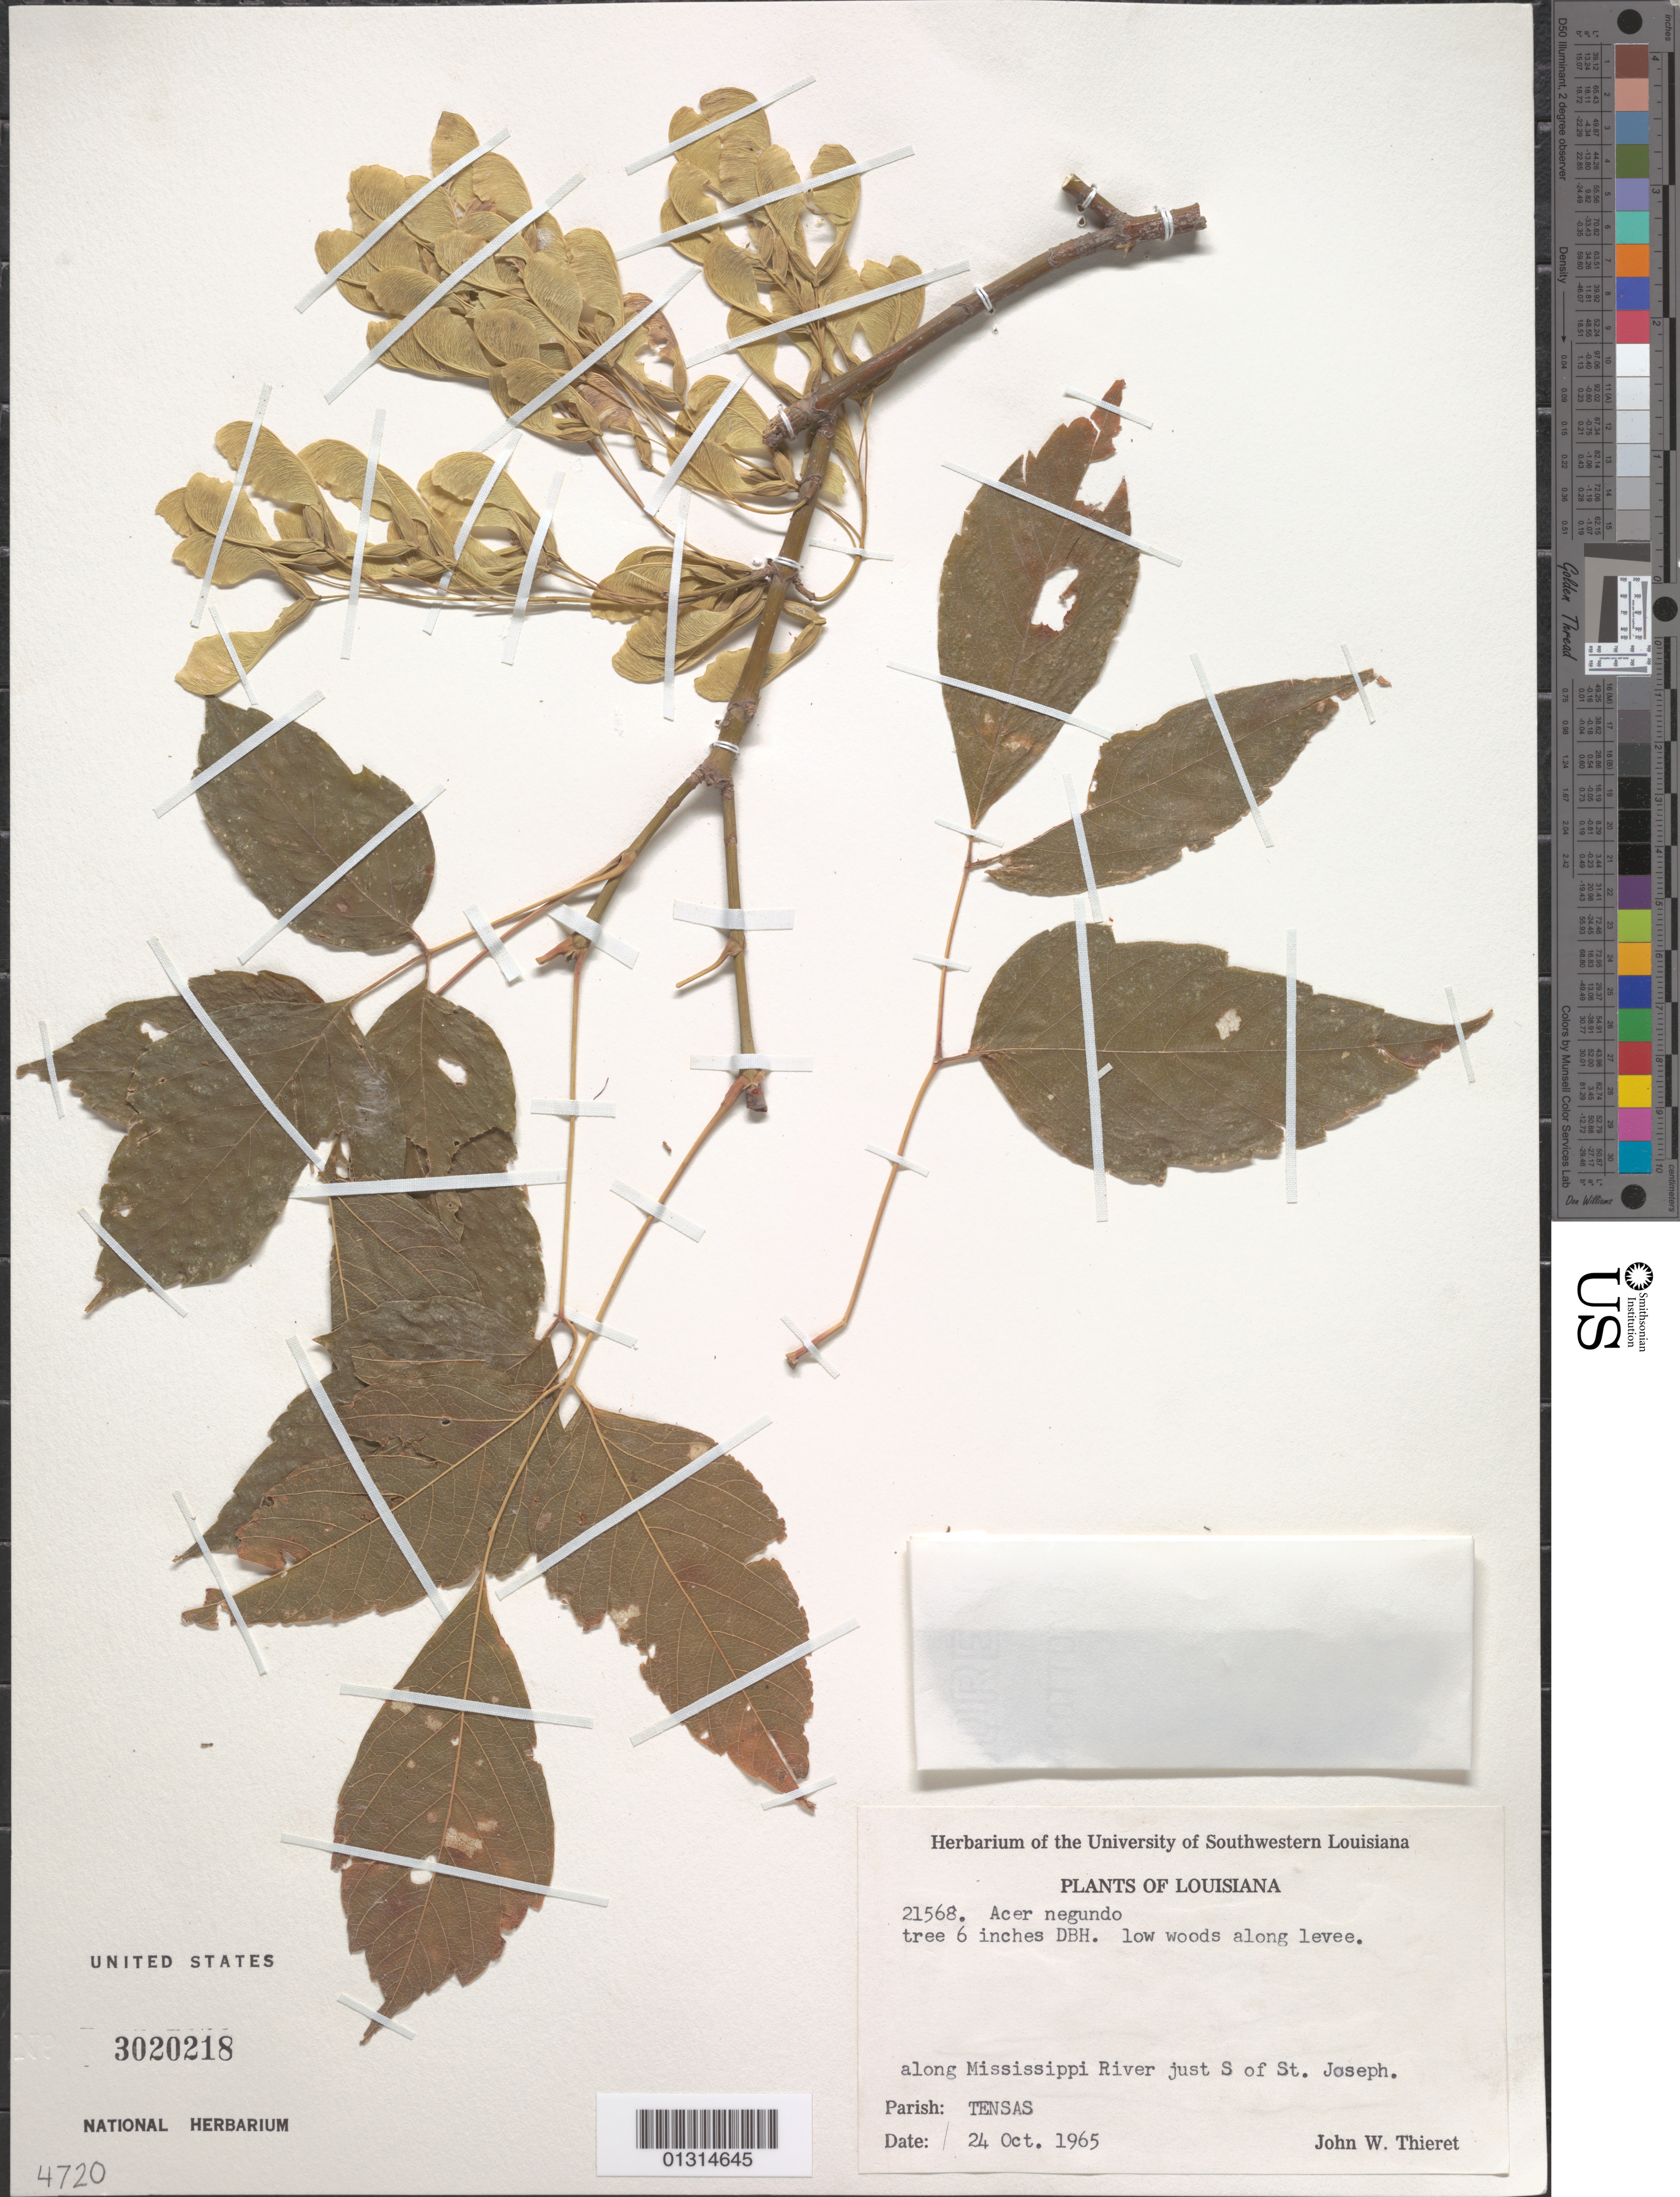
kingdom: Plantae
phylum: Tracheophyta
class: Magnoliopsida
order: Sapindales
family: Sapindaceae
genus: Acer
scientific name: Acer negundo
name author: L.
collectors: J. W. Thieret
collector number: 21568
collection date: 1965-10-24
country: United States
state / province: Louisiana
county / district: Tensas Parish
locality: Tensas Parish. St. Joseph; along Mississippi River just S of St. Joseph.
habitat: Low woods along levee.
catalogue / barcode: US 3020218